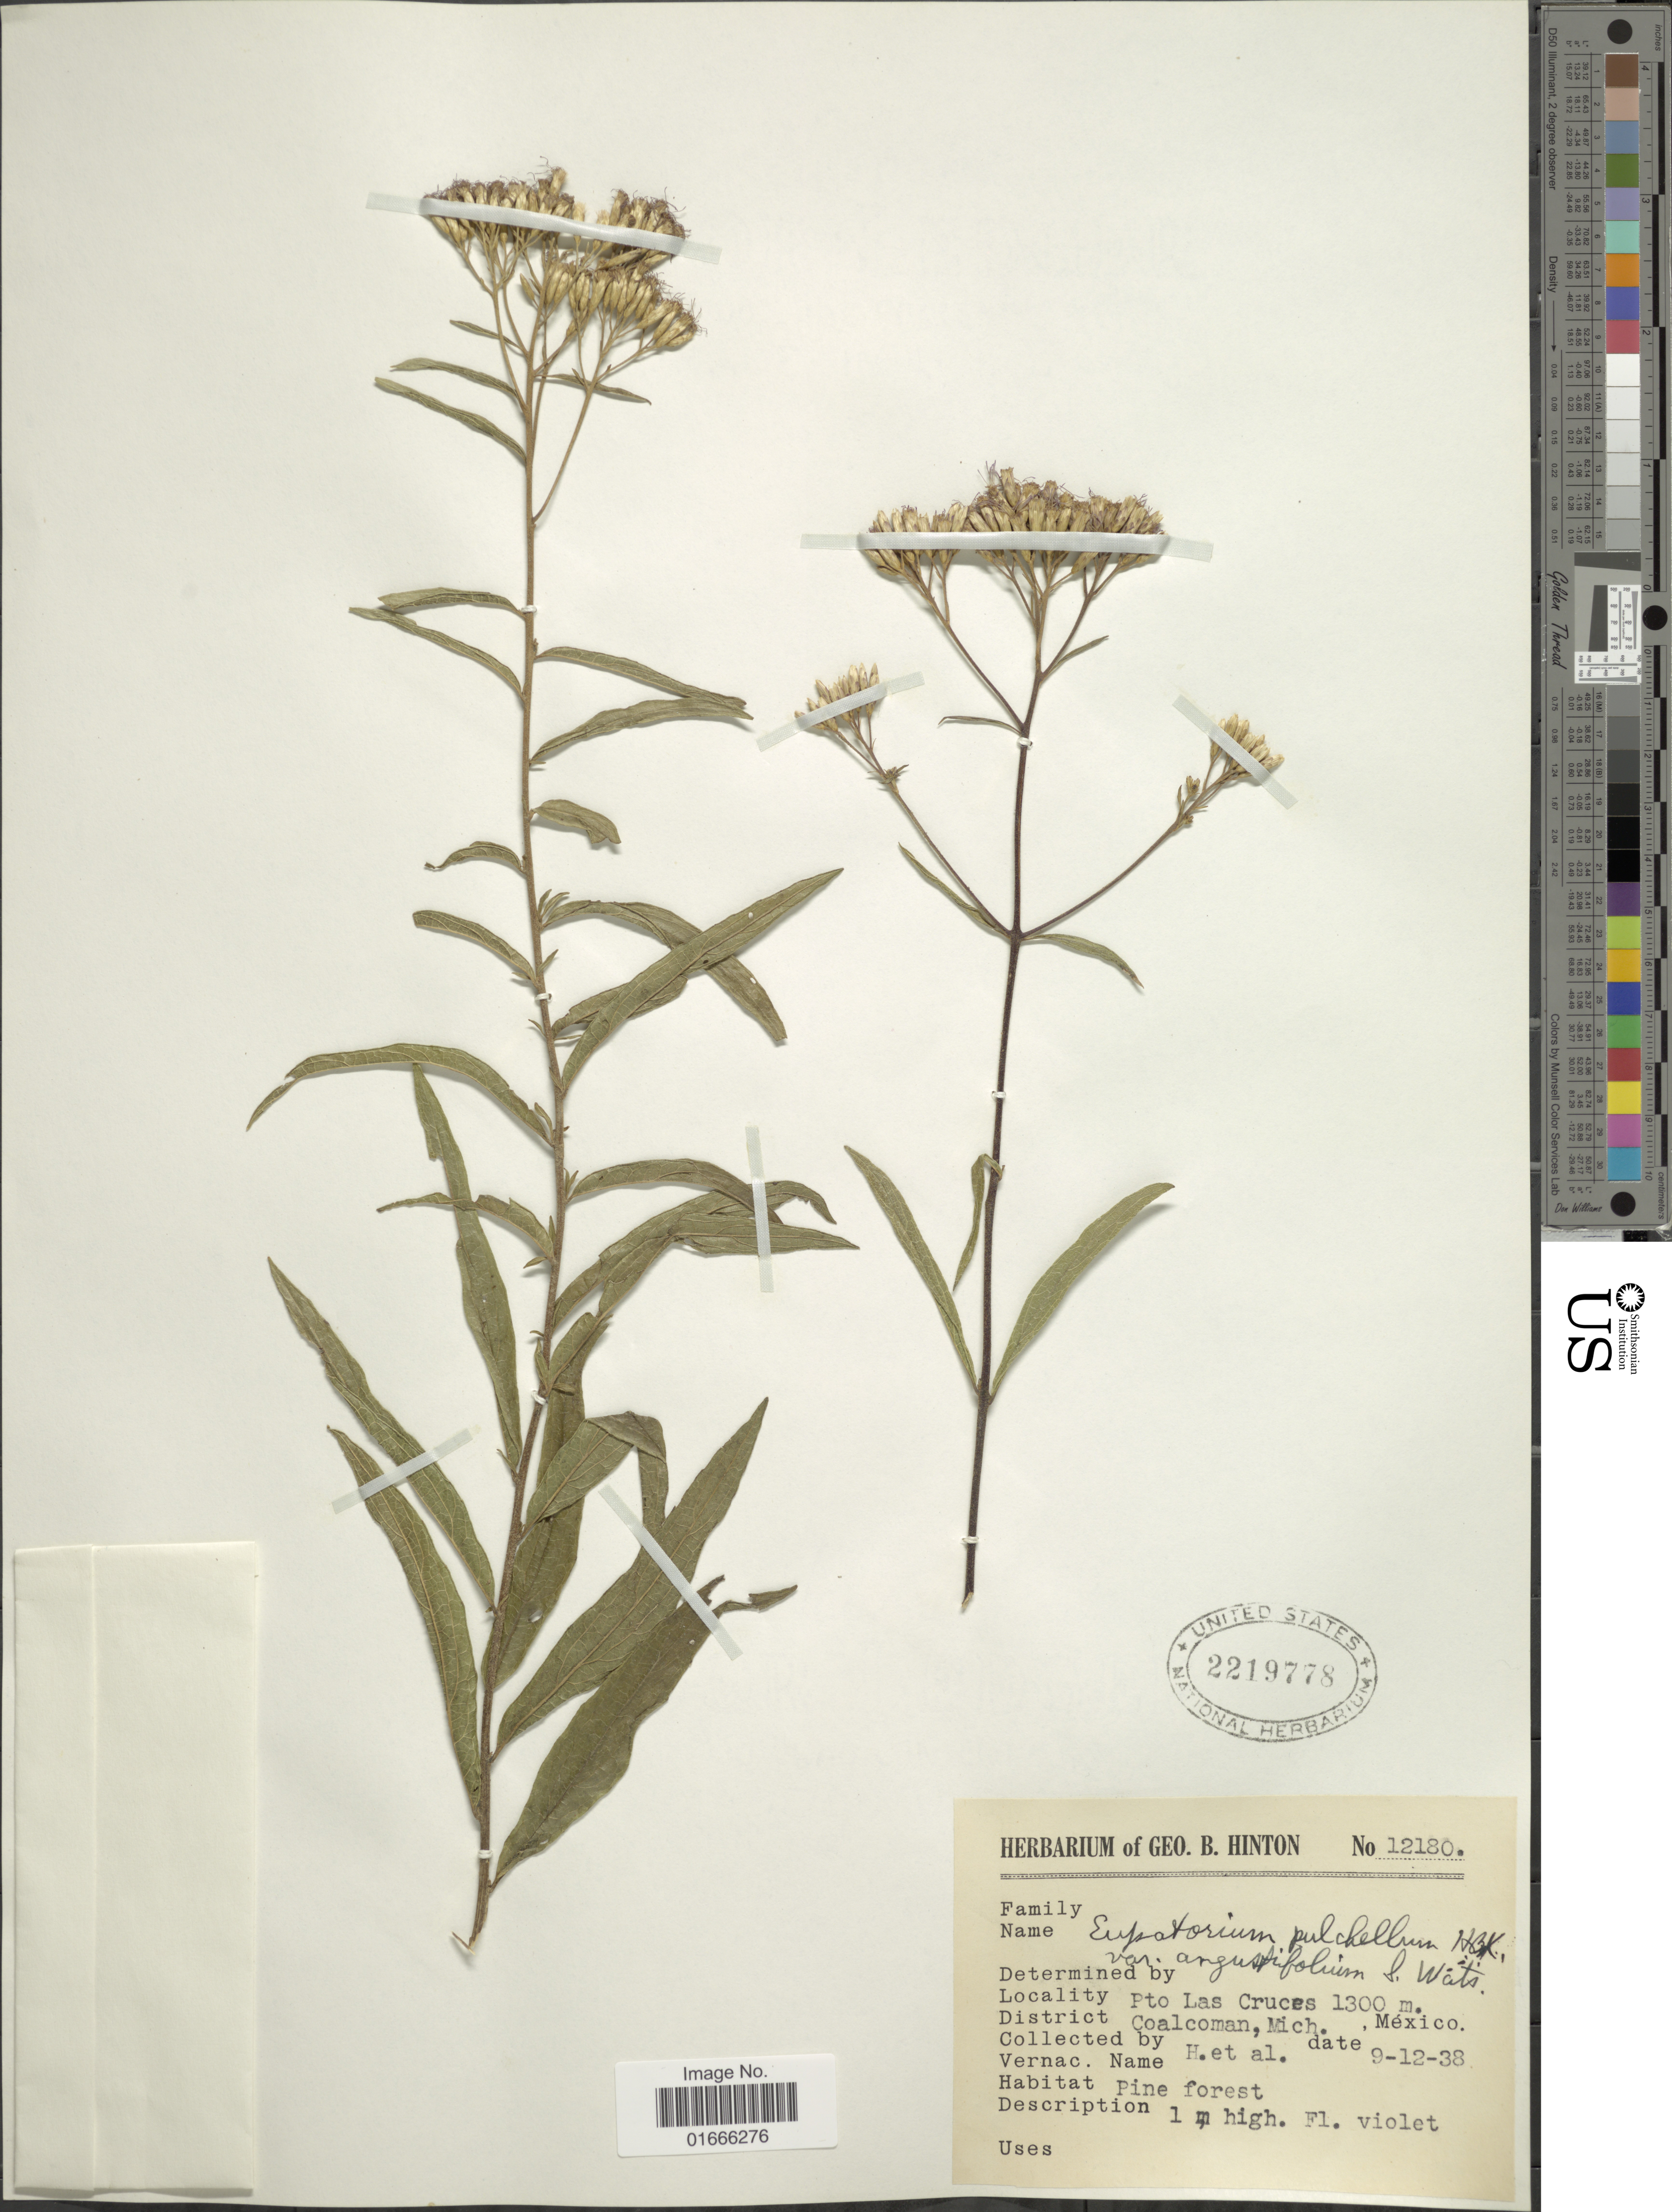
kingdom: Plantae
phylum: Tracheophyta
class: Magnoliopsida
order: Asterales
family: Asteraceae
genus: Chromolaena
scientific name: Chromolaena pulchella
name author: (Kunth) R.M. King & H. Rob.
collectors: G. B. Hinton & et al.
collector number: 12180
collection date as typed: Transcribed d/m/y: 12/9/38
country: Mexico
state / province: Michoacán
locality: Pto, Las Cruces, Coalcoman.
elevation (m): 1300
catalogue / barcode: US 2219778